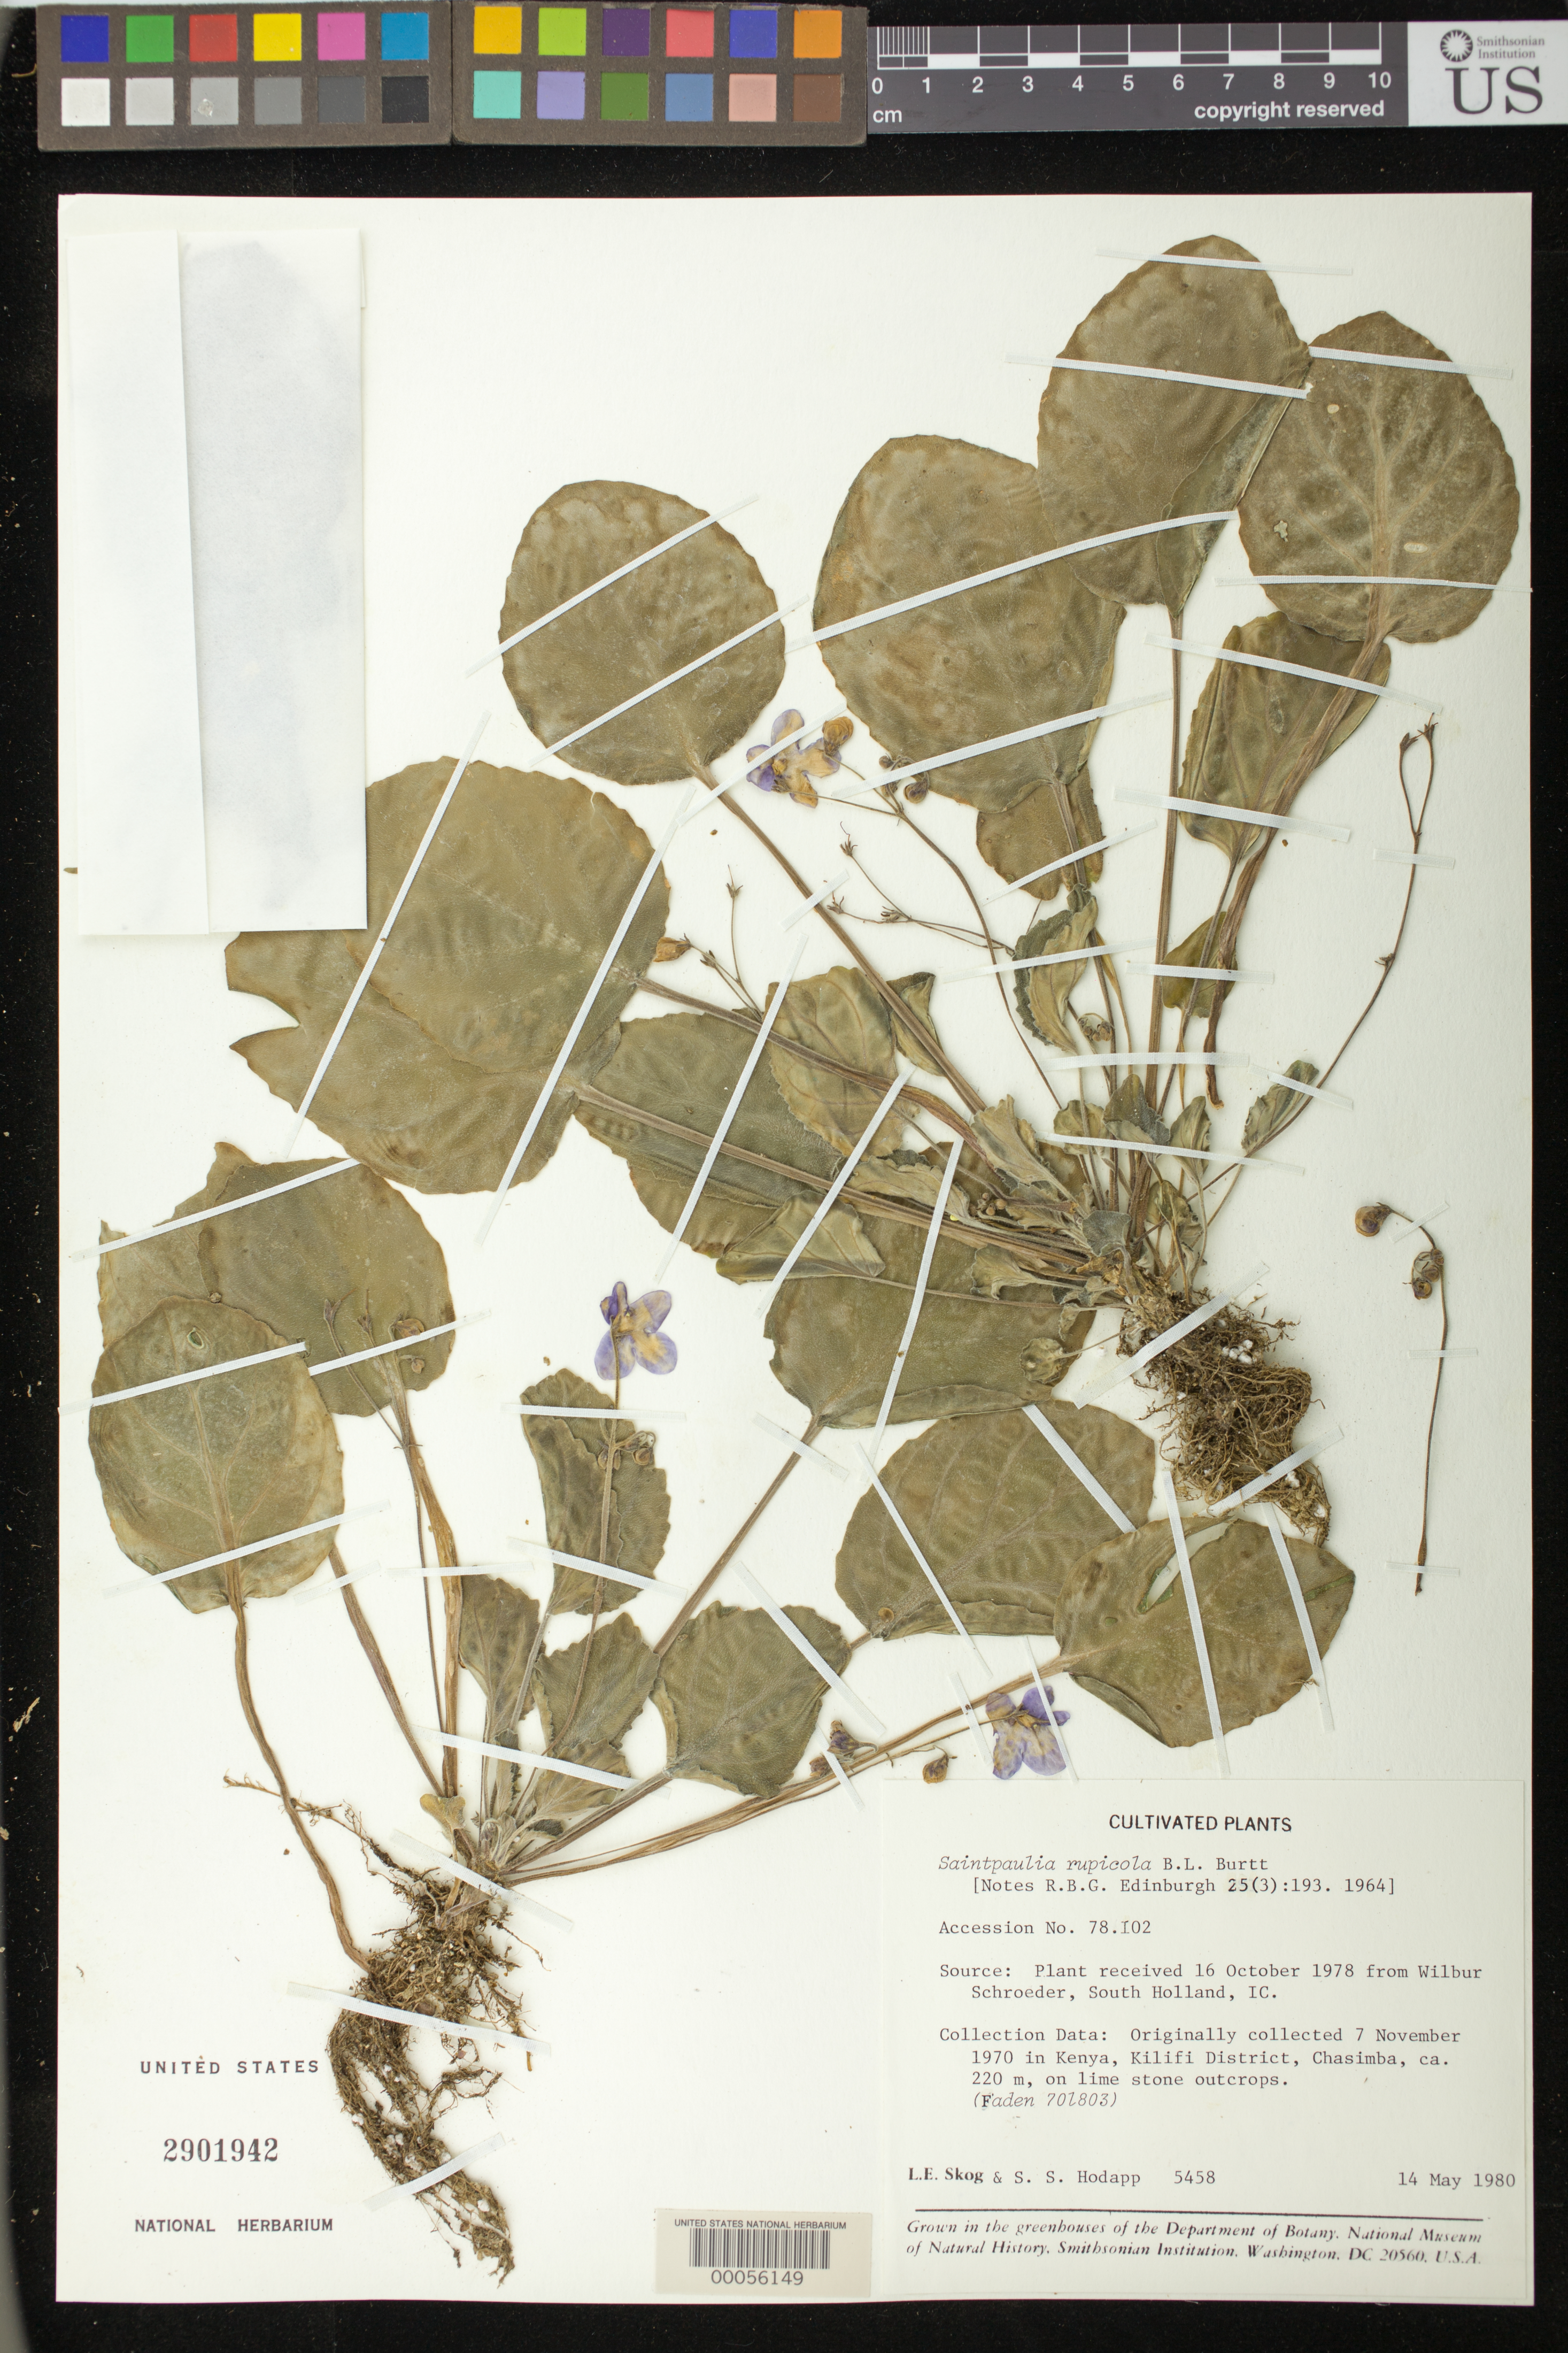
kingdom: Plantae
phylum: Tracheophyta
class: Magnoliopsida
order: Lamiales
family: Gesneriaceae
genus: Streptocarpus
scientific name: Streptocarpus ionanthus subsp. rupicola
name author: (B.L. Burtt) Christenh.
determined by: Skog, Laurence E.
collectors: L. E. Skog & S. Hodapp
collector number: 5458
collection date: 1980-05-14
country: United States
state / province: District of Columbia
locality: greenhouse of the Department of Botany, National Museum of Natural History, Smithsonian Institution, Washington, DC 20560.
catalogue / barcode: US 2901942